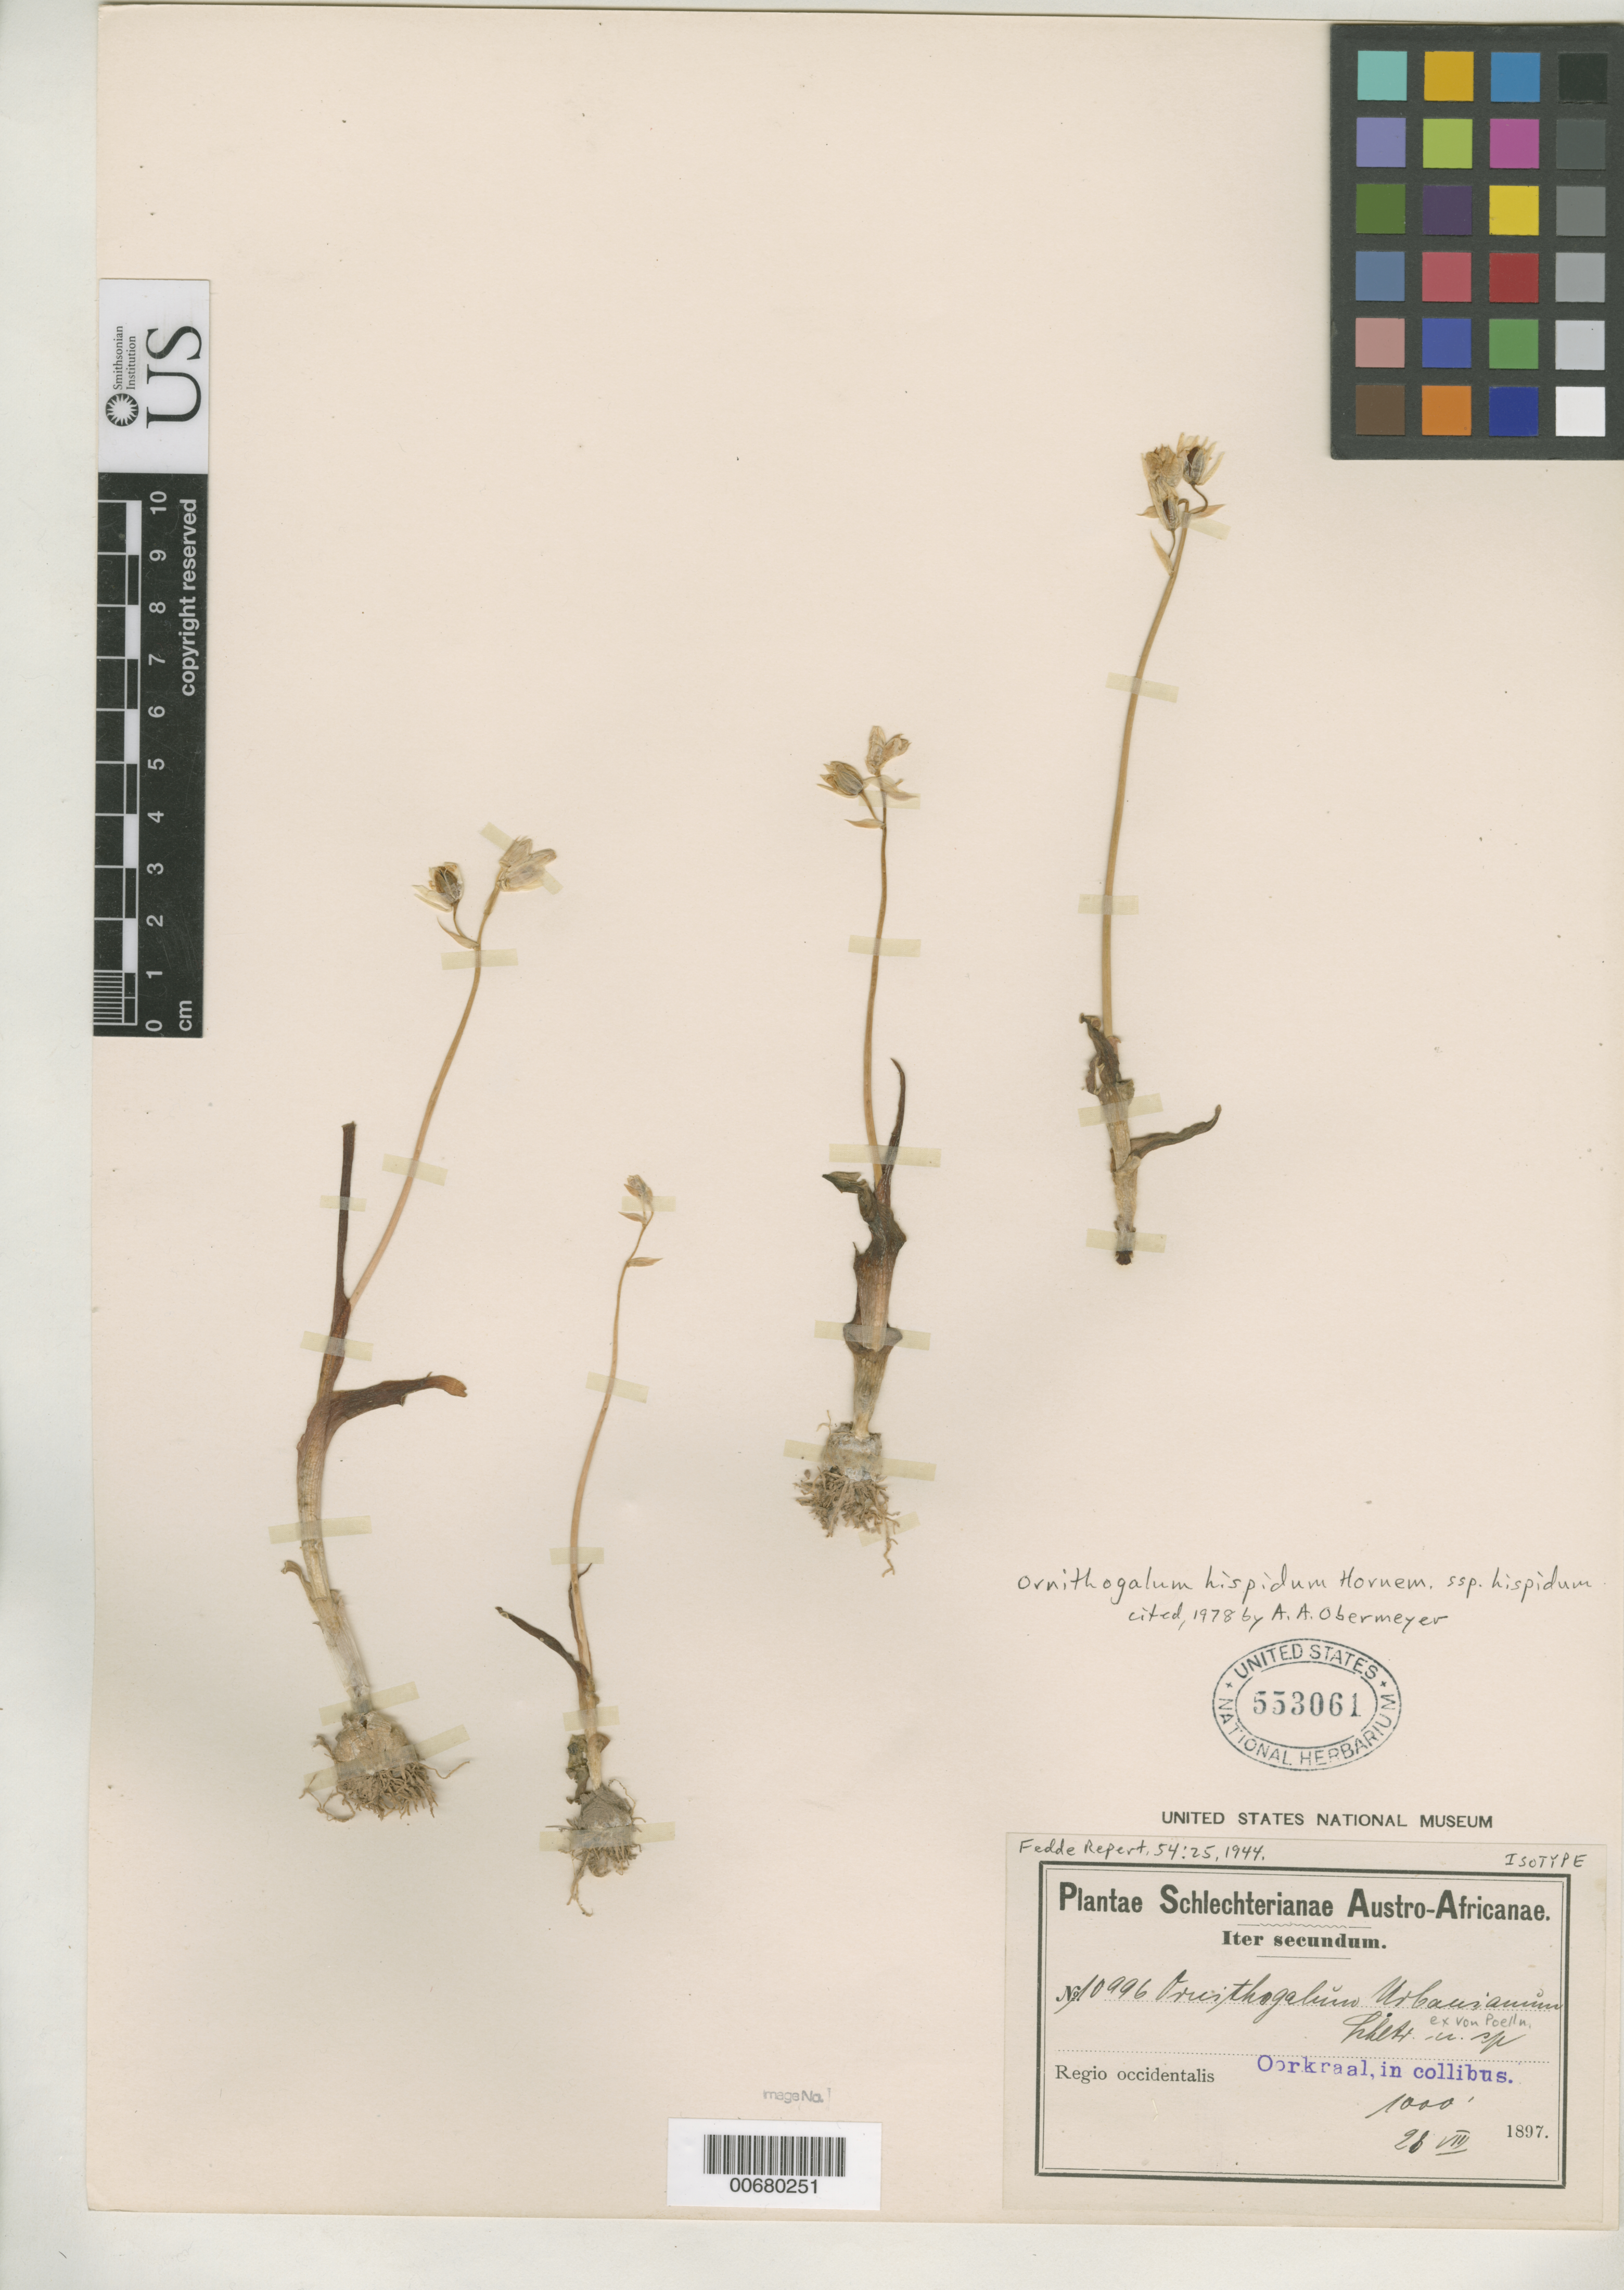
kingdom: Plantae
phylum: Tracheophyta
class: Liliopsida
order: Asparagales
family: Asparagaceae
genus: Ornithogalum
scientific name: Ornithogalum urbanianum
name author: Schltr. ex Poelln.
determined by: Obermeyer, Anna A.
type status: Isotype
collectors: F. R. R. Schlechter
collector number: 10996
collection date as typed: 28 Aug 1897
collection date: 1897-08-28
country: South Africa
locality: Oorkraal, auf Hugeln.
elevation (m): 1000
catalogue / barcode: US 553061